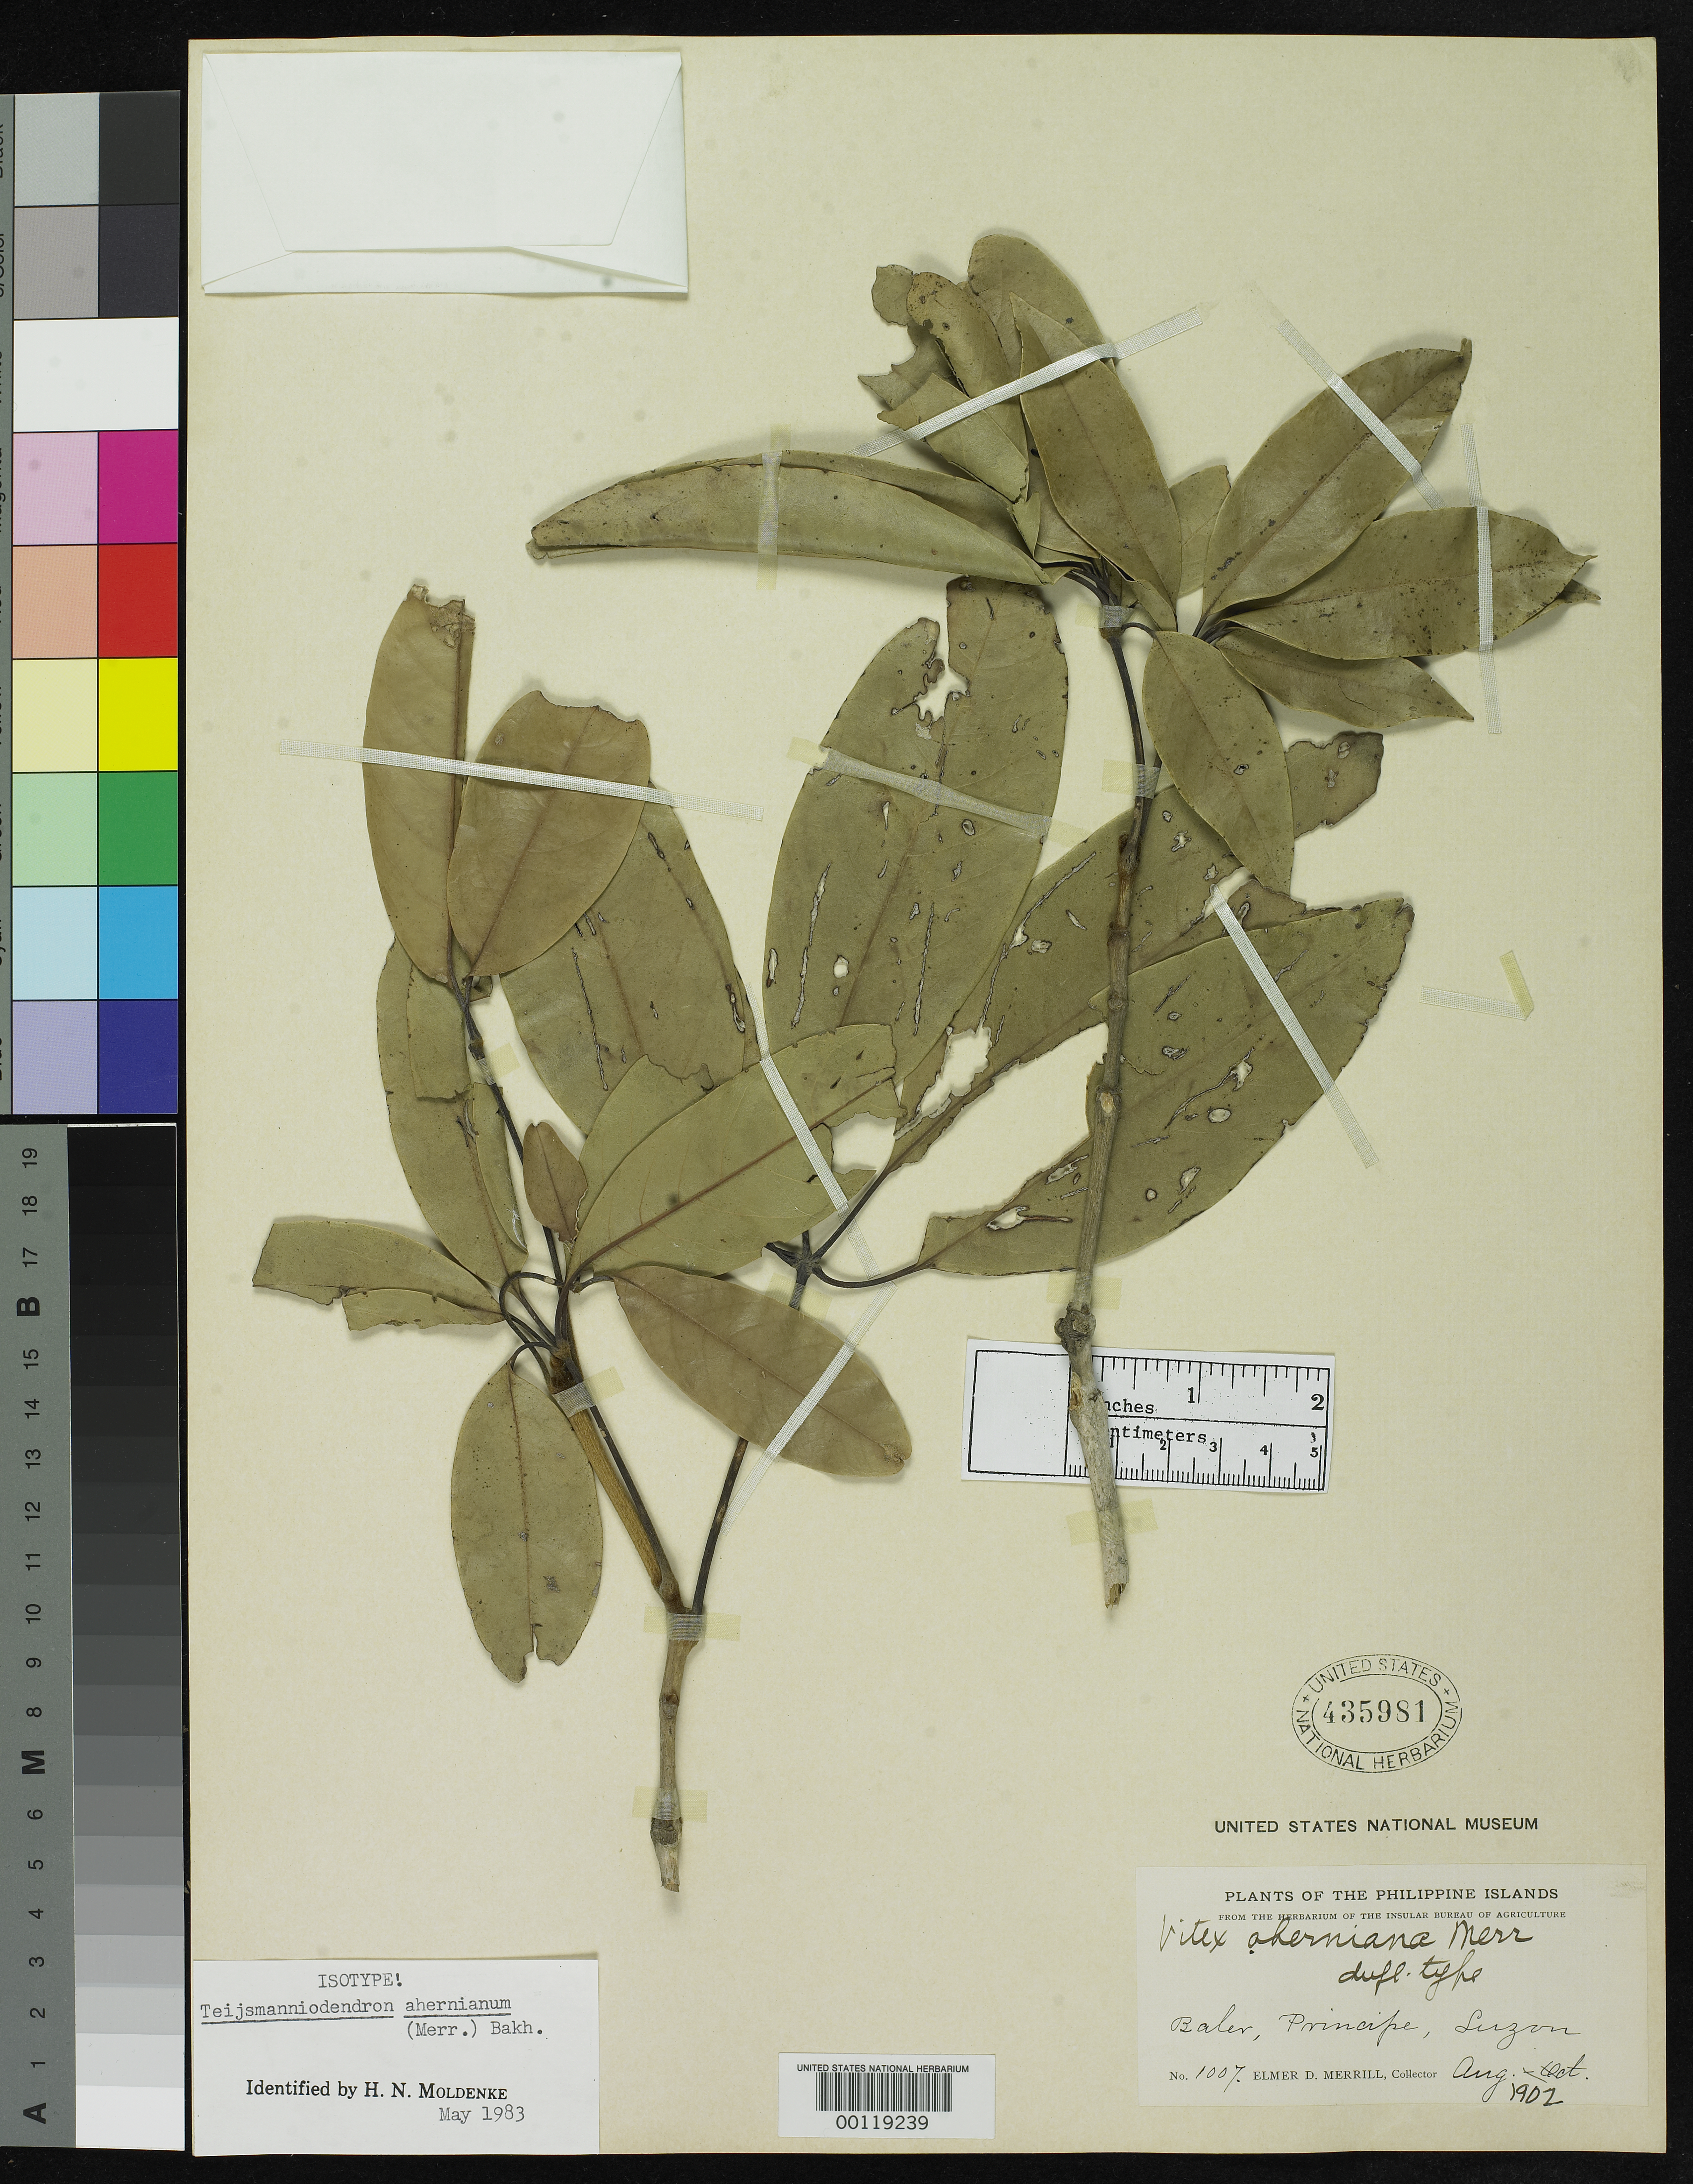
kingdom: Plantae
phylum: Tracheophyta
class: Magnoliopsida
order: Lamiales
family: Lamiaceae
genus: Vitex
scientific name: Vitex aherniana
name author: Merr.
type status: Isotype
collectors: E. D. Merrill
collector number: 1007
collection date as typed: Aug 1902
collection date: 1902-08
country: Philippines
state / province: Calabarzon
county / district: Quezon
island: Luzon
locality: Baler.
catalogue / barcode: US 435981